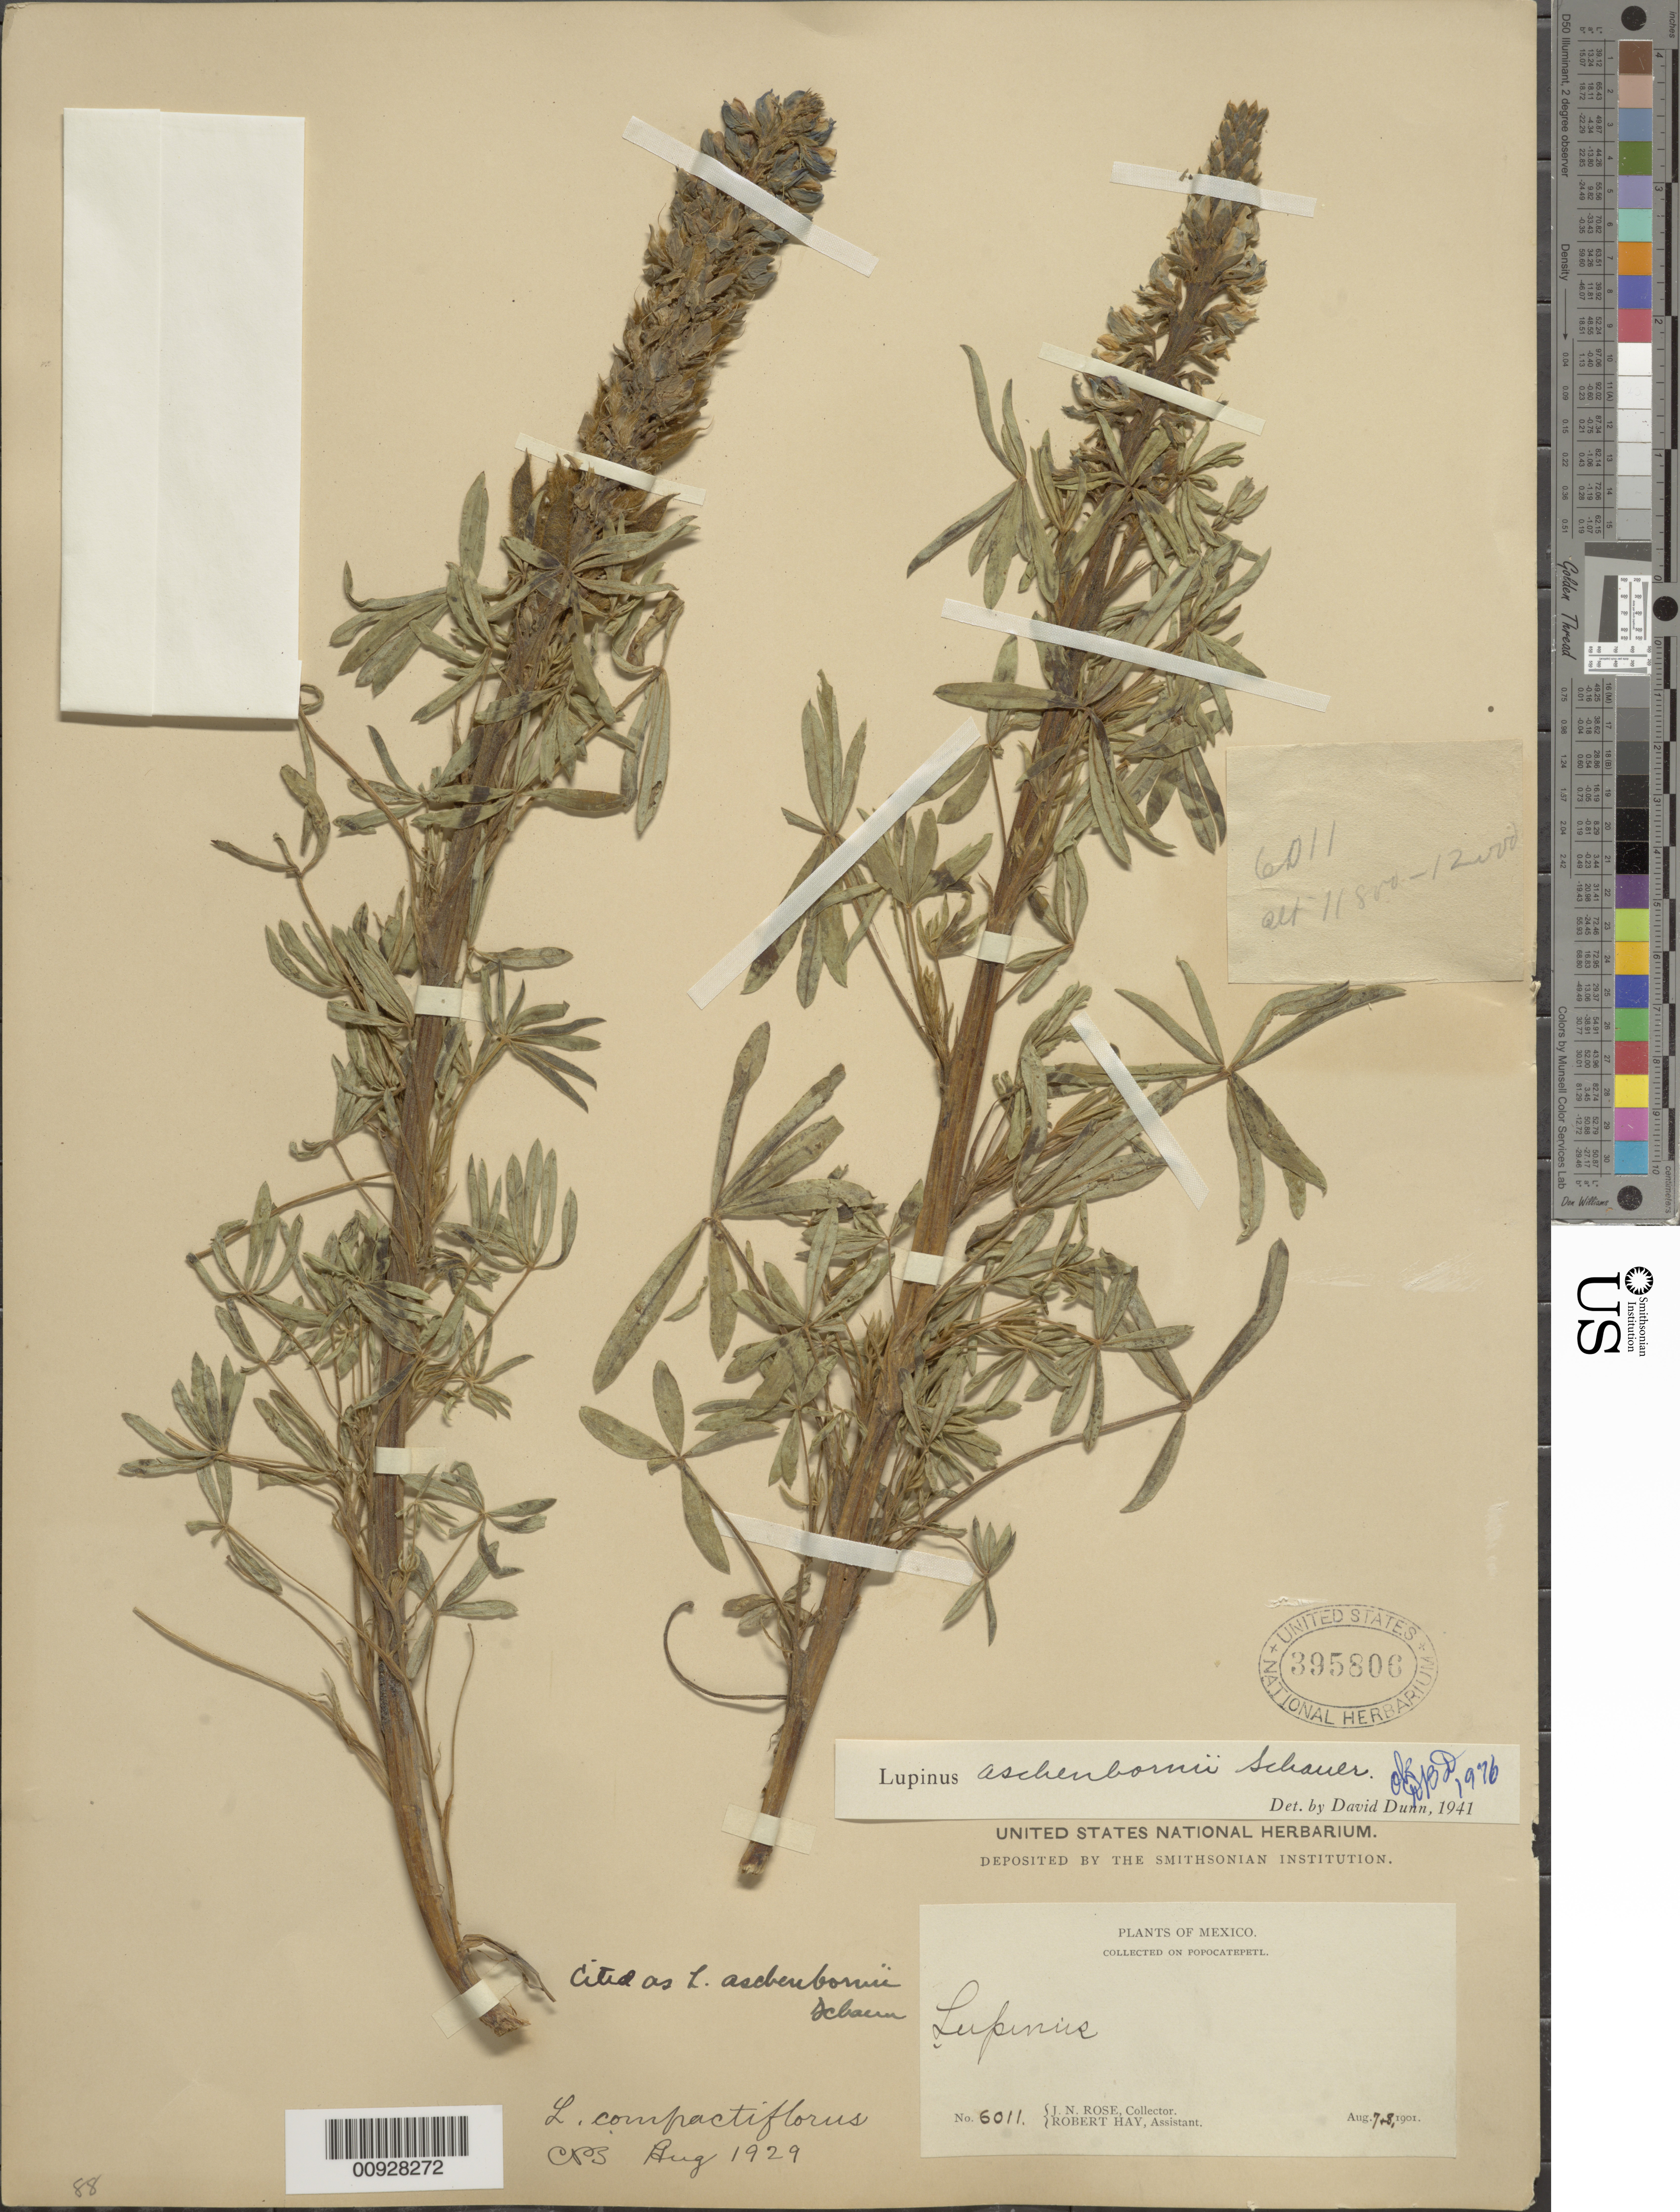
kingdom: Plantae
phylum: Tracheophyta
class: Magnoliopsida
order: Fabales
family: Fabaceae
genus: Lupinus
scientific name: Lupinus aschenbornii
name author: S. Schauer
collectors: J. N. Rose & R. Hay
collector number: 6011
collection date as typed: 07 Aug 1901 to 08 Aug 1901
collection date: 1901-08-07/1901-08-08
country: Mexico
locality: On Popocatepetl.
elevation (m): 3597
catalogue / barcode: US 395806